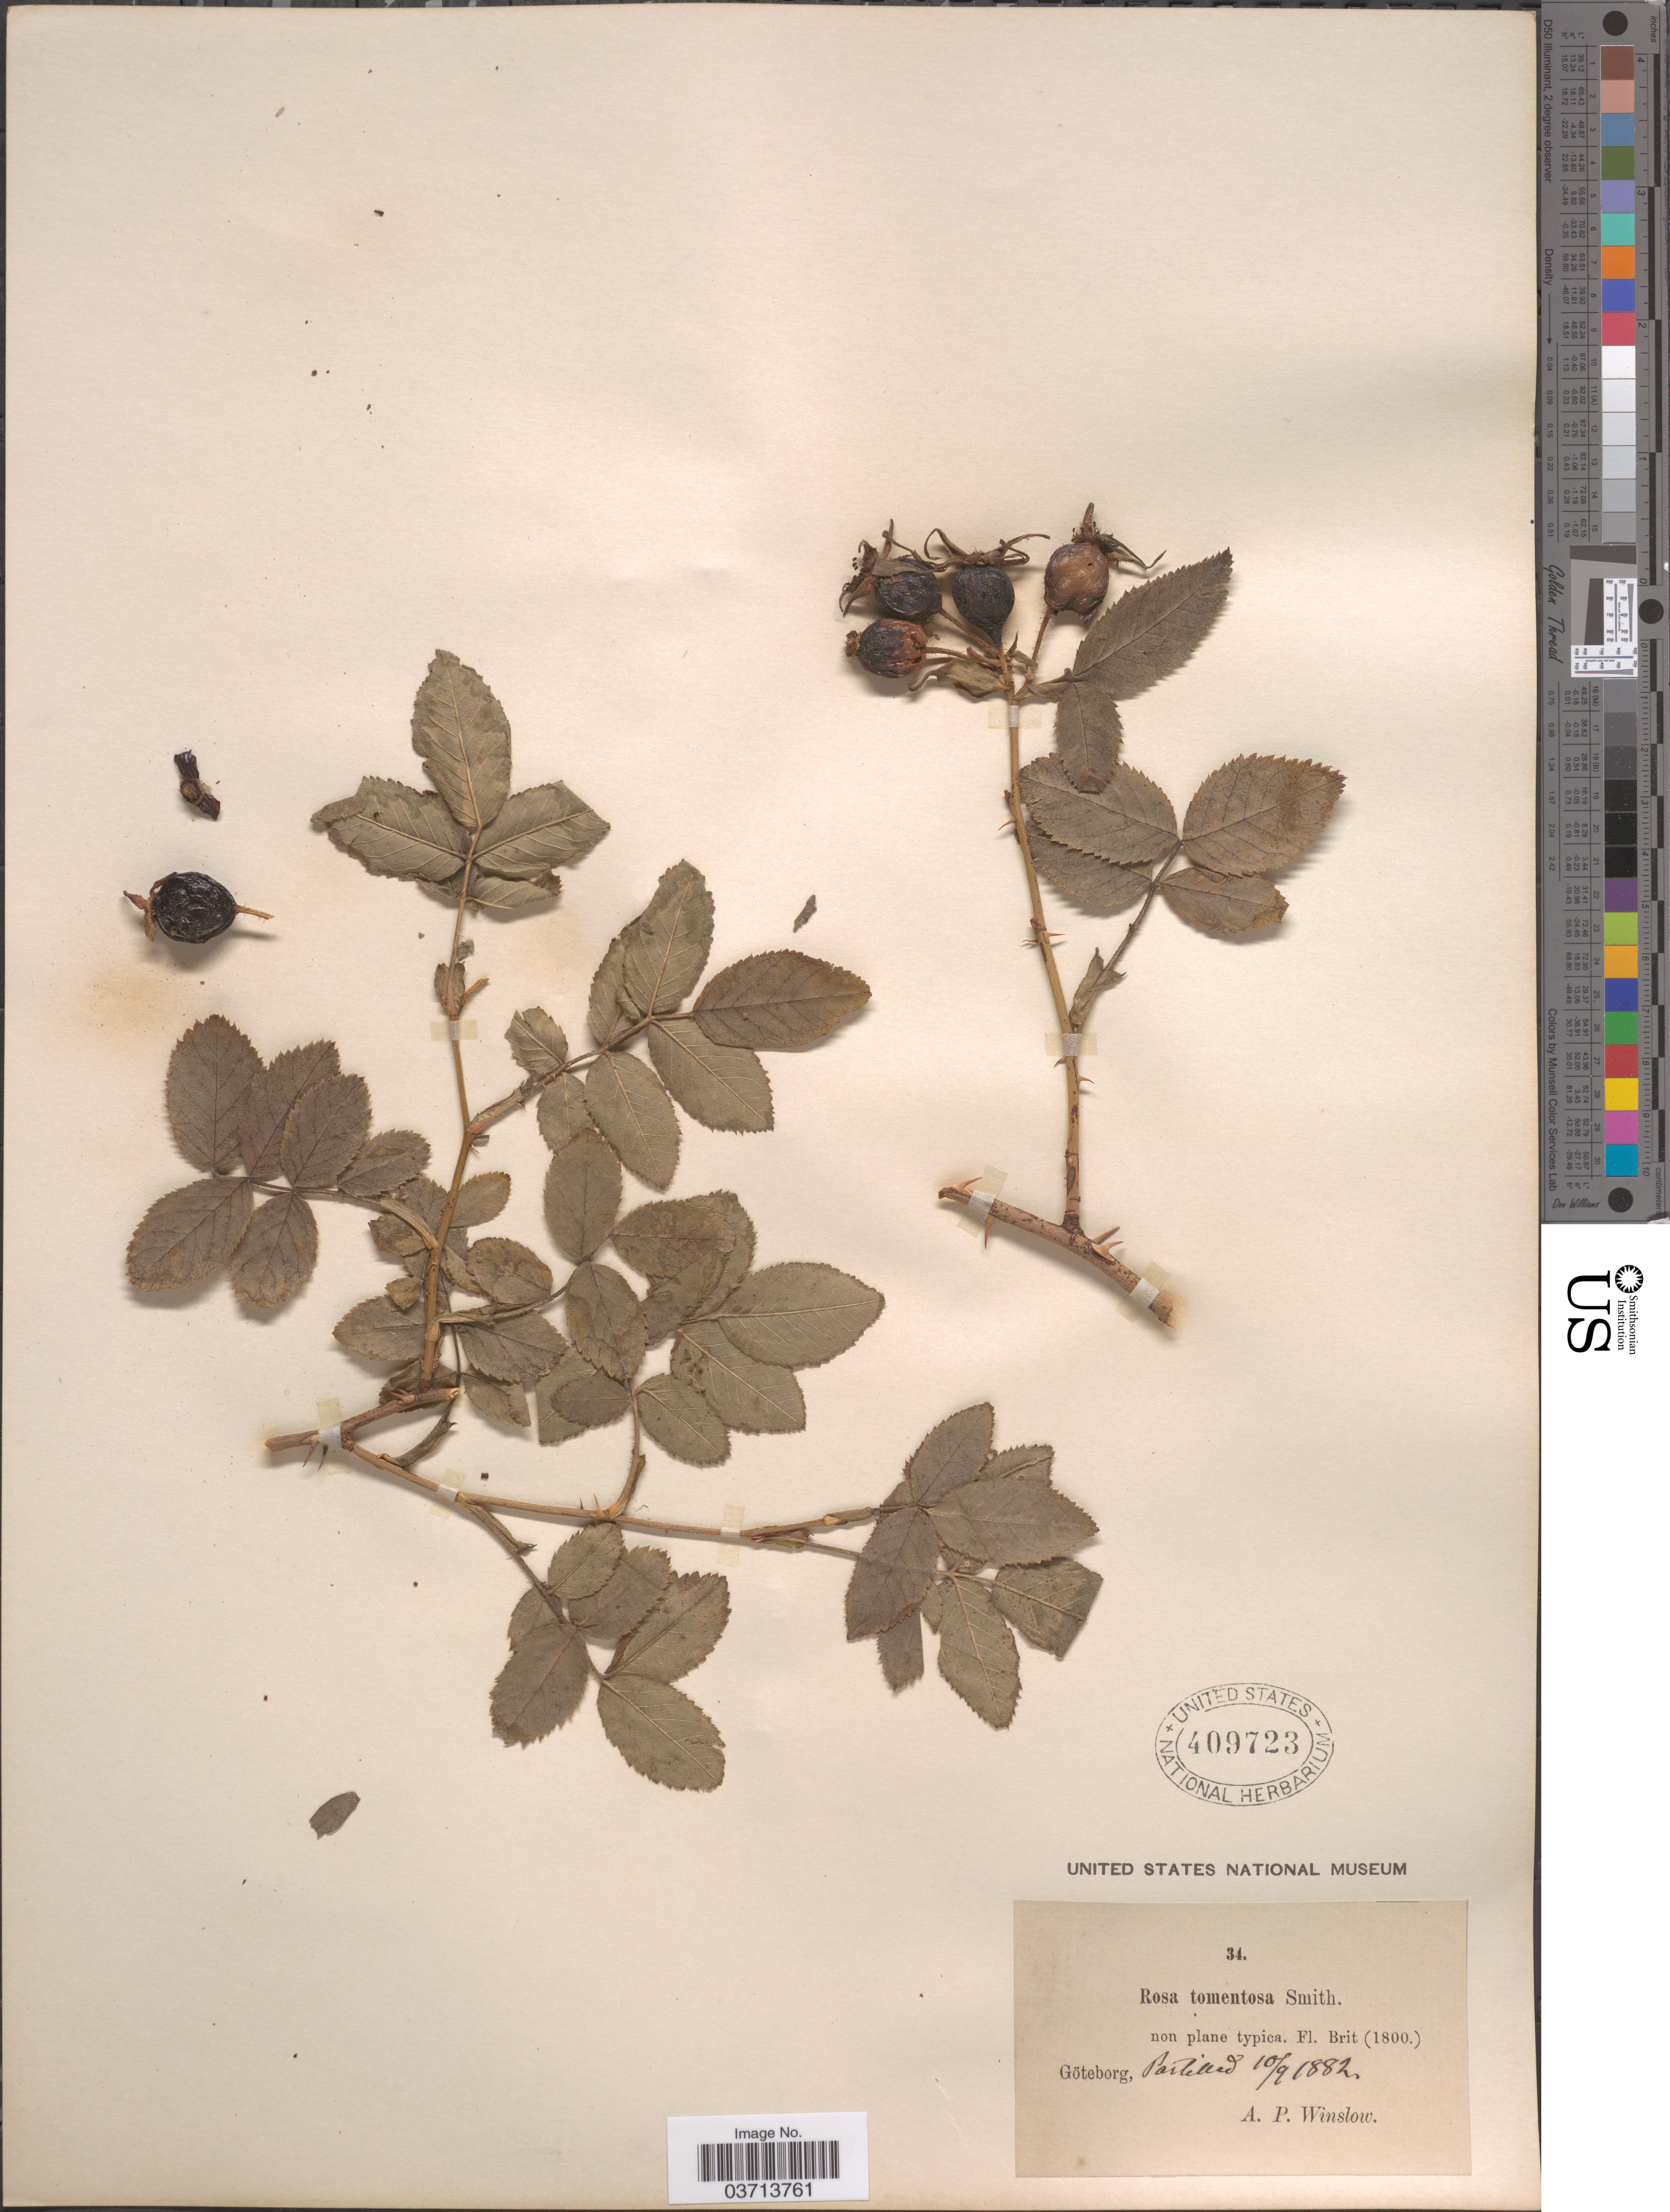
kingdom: Plantae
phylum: Tracheophyta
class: Magnoliopsida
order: Rosales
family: Rosaceae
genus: Rosa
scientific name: Rosa tomentosa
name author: Sm.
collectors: A. Winslow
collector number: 34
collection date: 1882-09-10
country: Sweden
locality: Göteborg, Partilled.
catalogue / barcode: US 409723